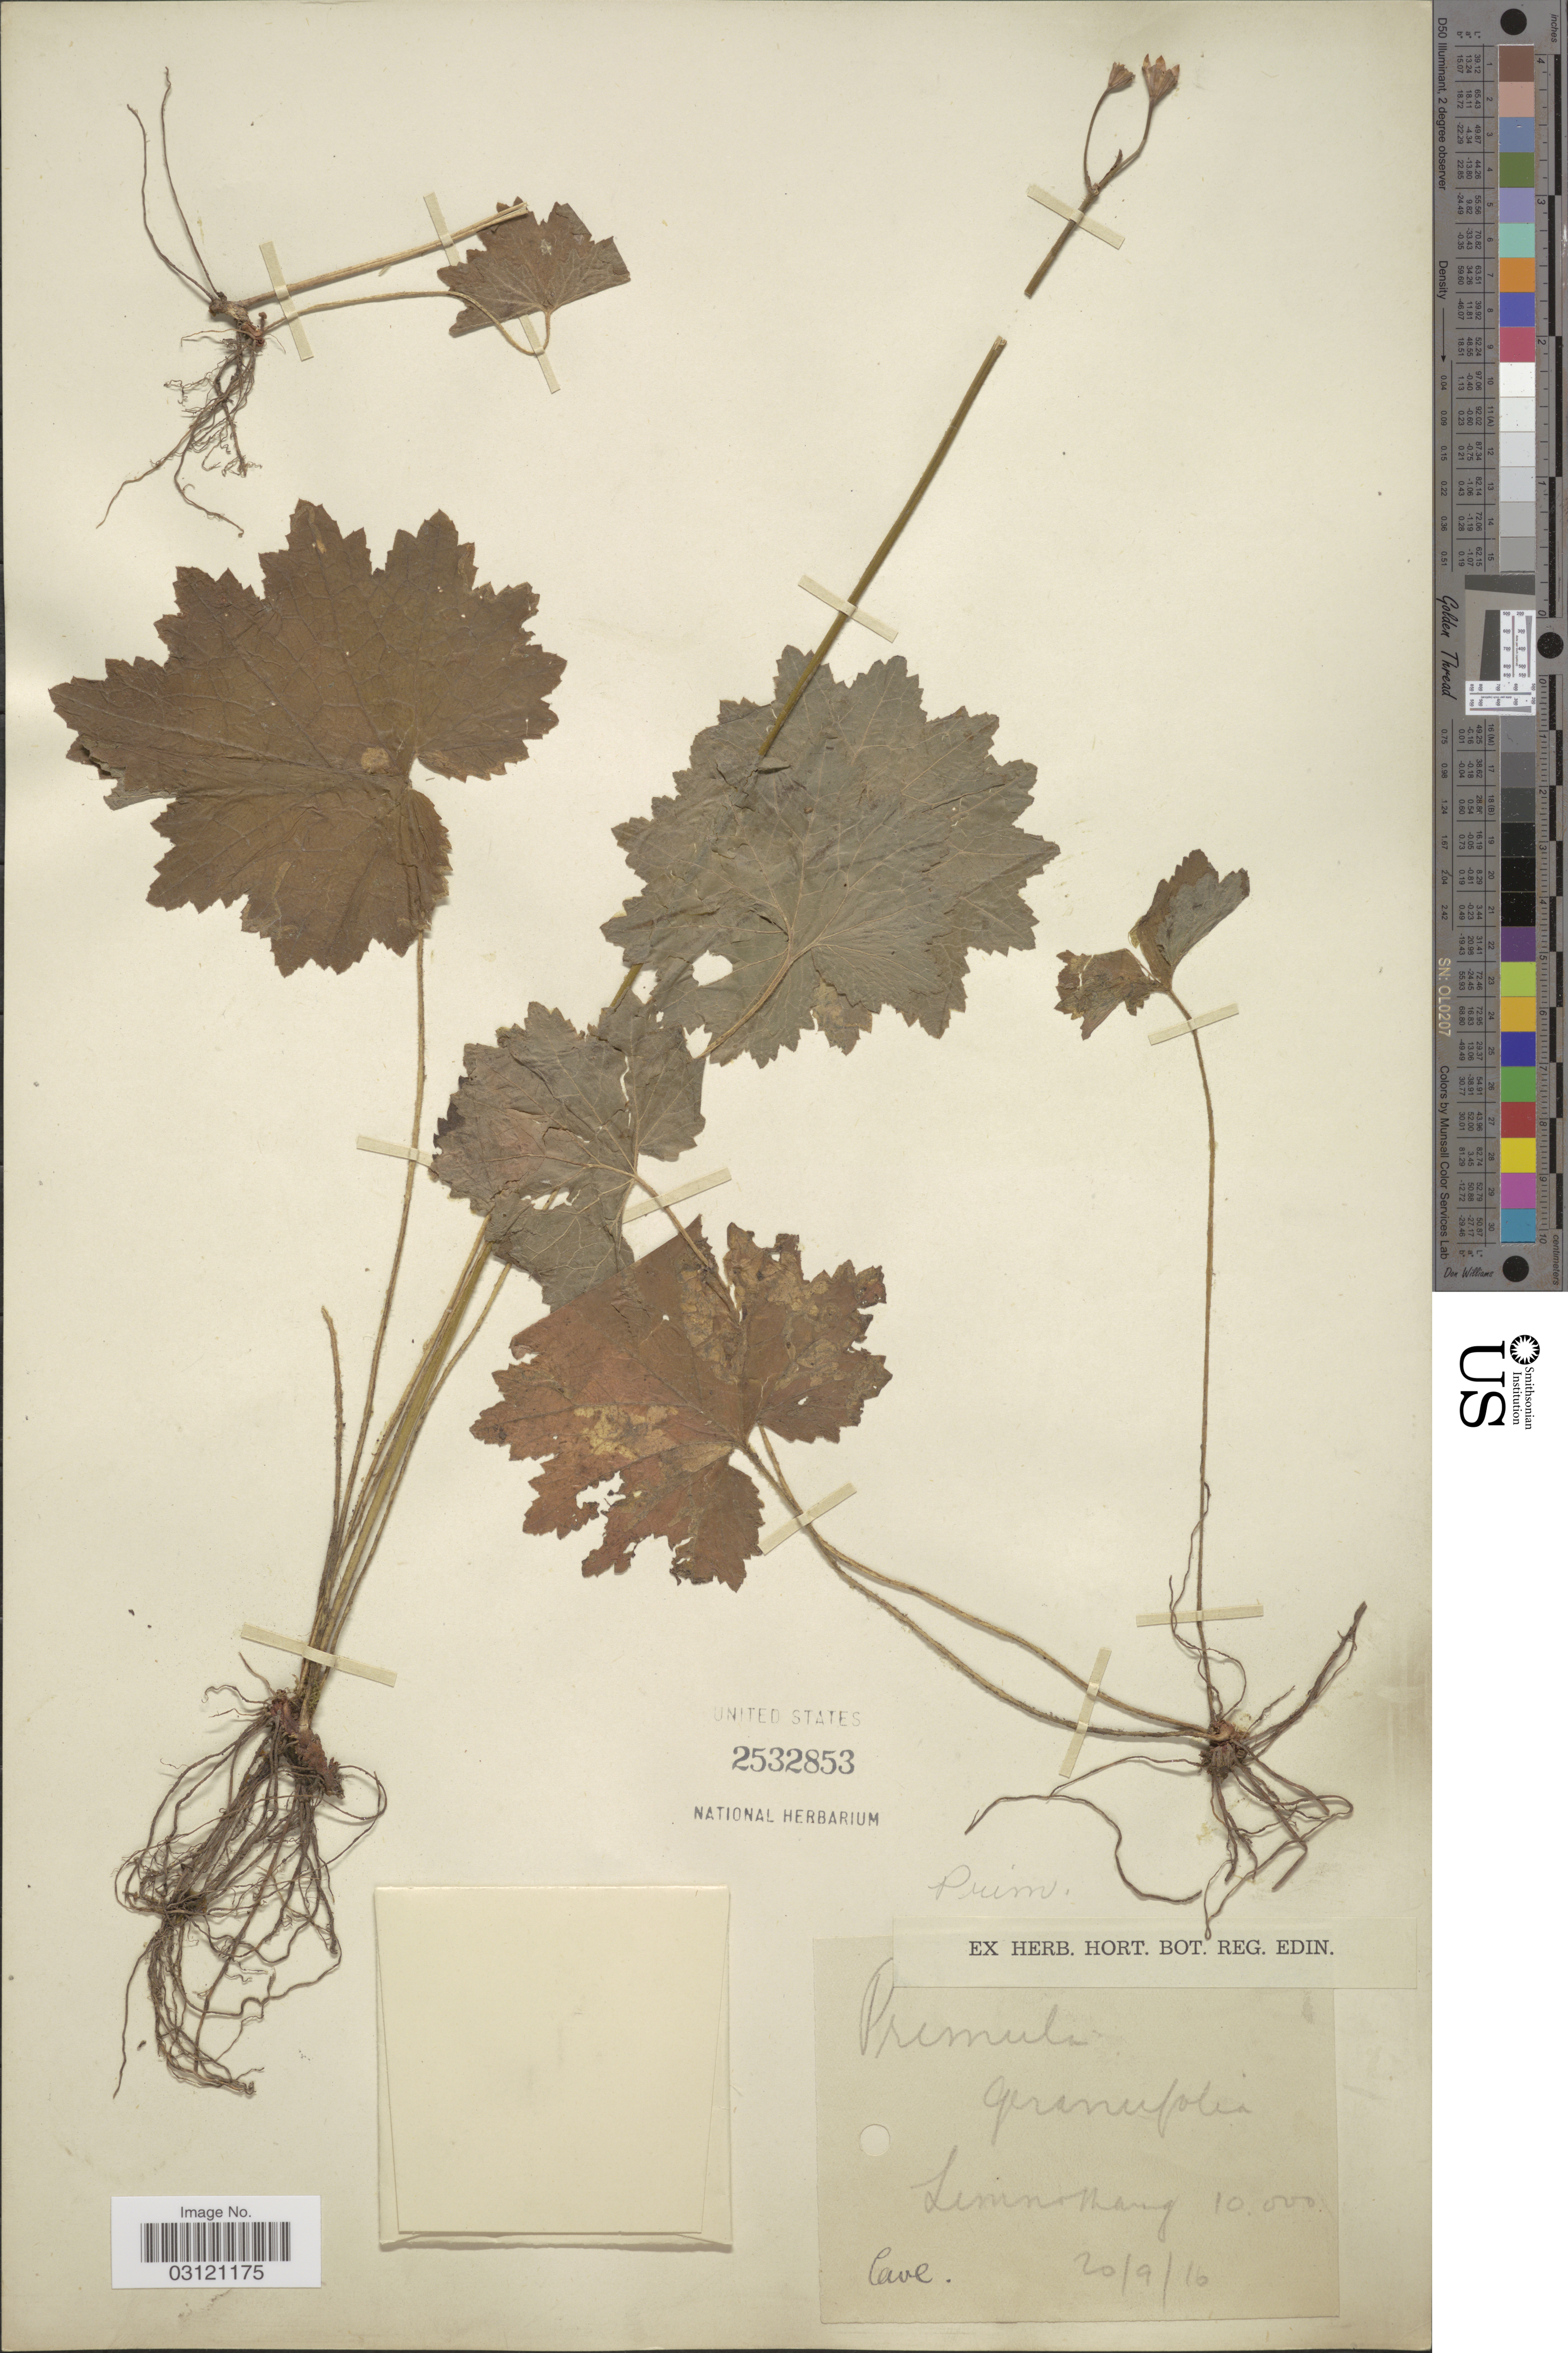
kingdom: Plantae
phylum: Tracheophyta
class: Magnoliopsida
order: Ericales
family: Primulaceae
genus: Primula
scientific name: Primula geraniifolia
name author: Hook. f.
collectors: Ex herb. Hort. Reg. Bot. Edin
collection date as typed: Transcribed d/m/y: 20/9/16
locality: Limnothang. [interpreted]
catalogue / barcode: US 2532853